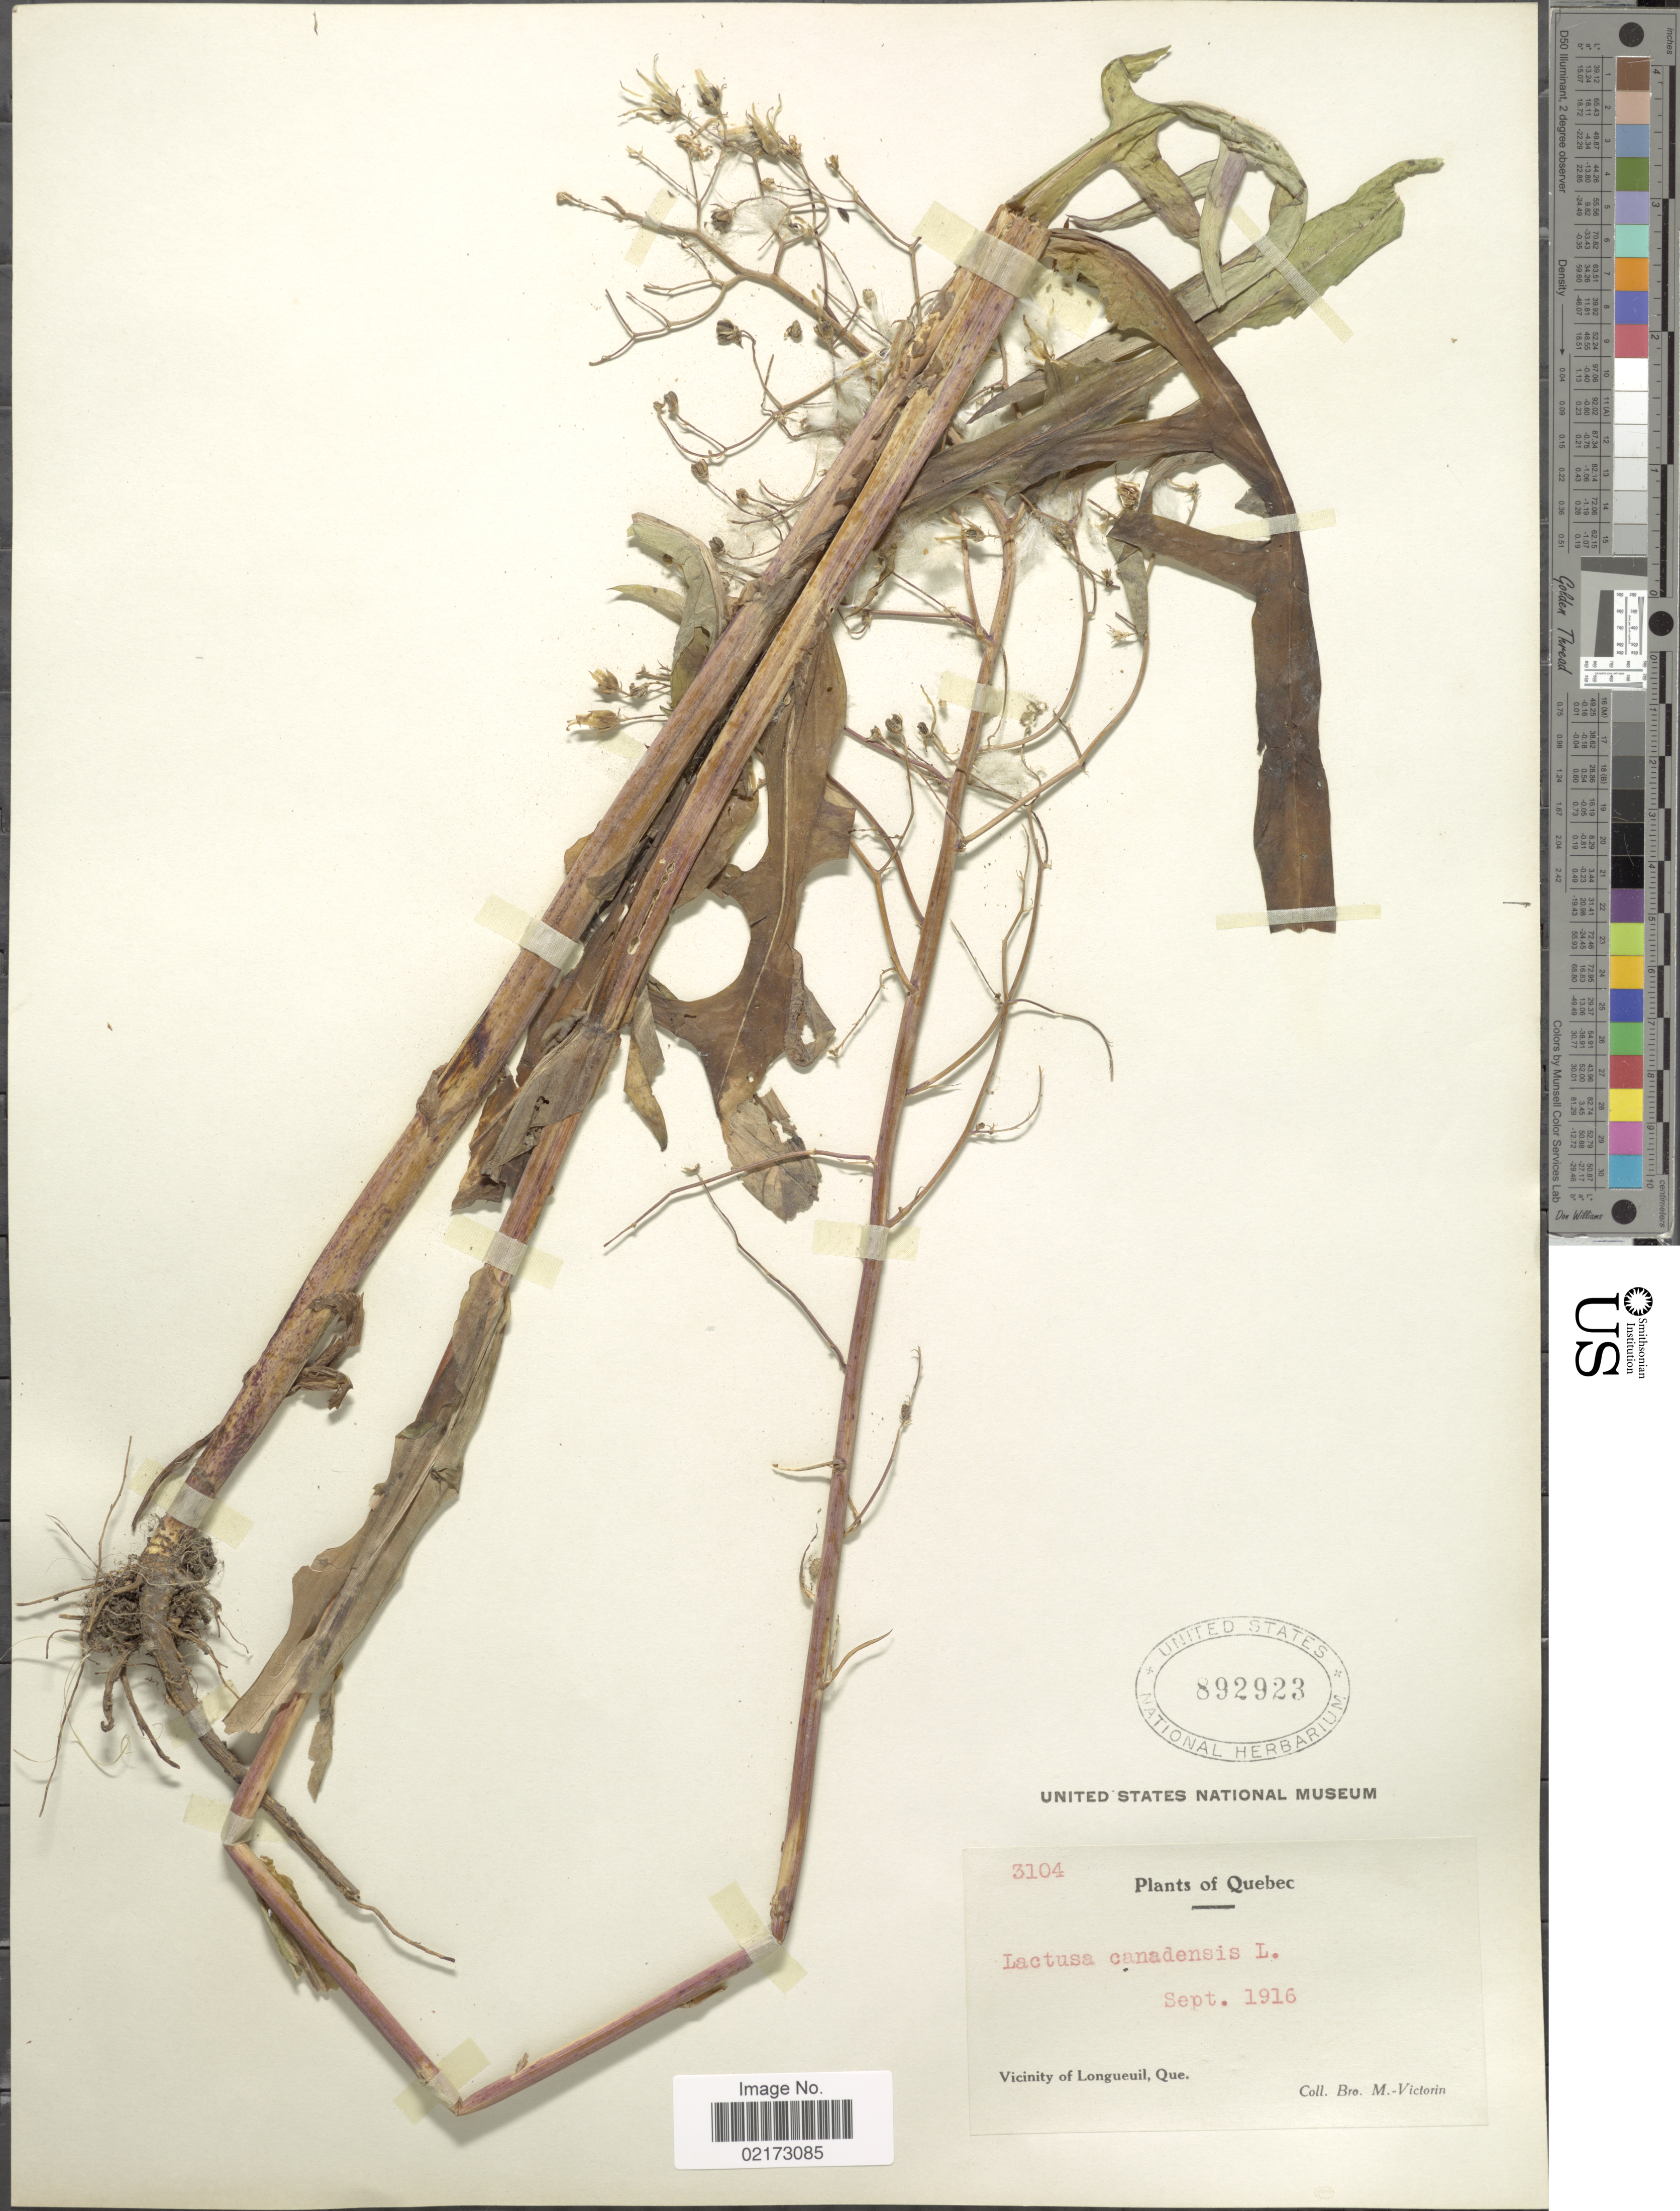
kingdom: Plantae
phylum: Tracheophyta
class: Magnoliopsida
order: Asterales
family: Asteraceae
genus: Lactuca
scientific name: Lactuca canadensis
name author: L.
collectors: Fr. Marie-Victorin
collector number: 3104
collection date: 1916-09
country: Canada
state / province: Quebec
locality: Vicinity of Longueuil, Que.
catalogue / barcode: US 892923